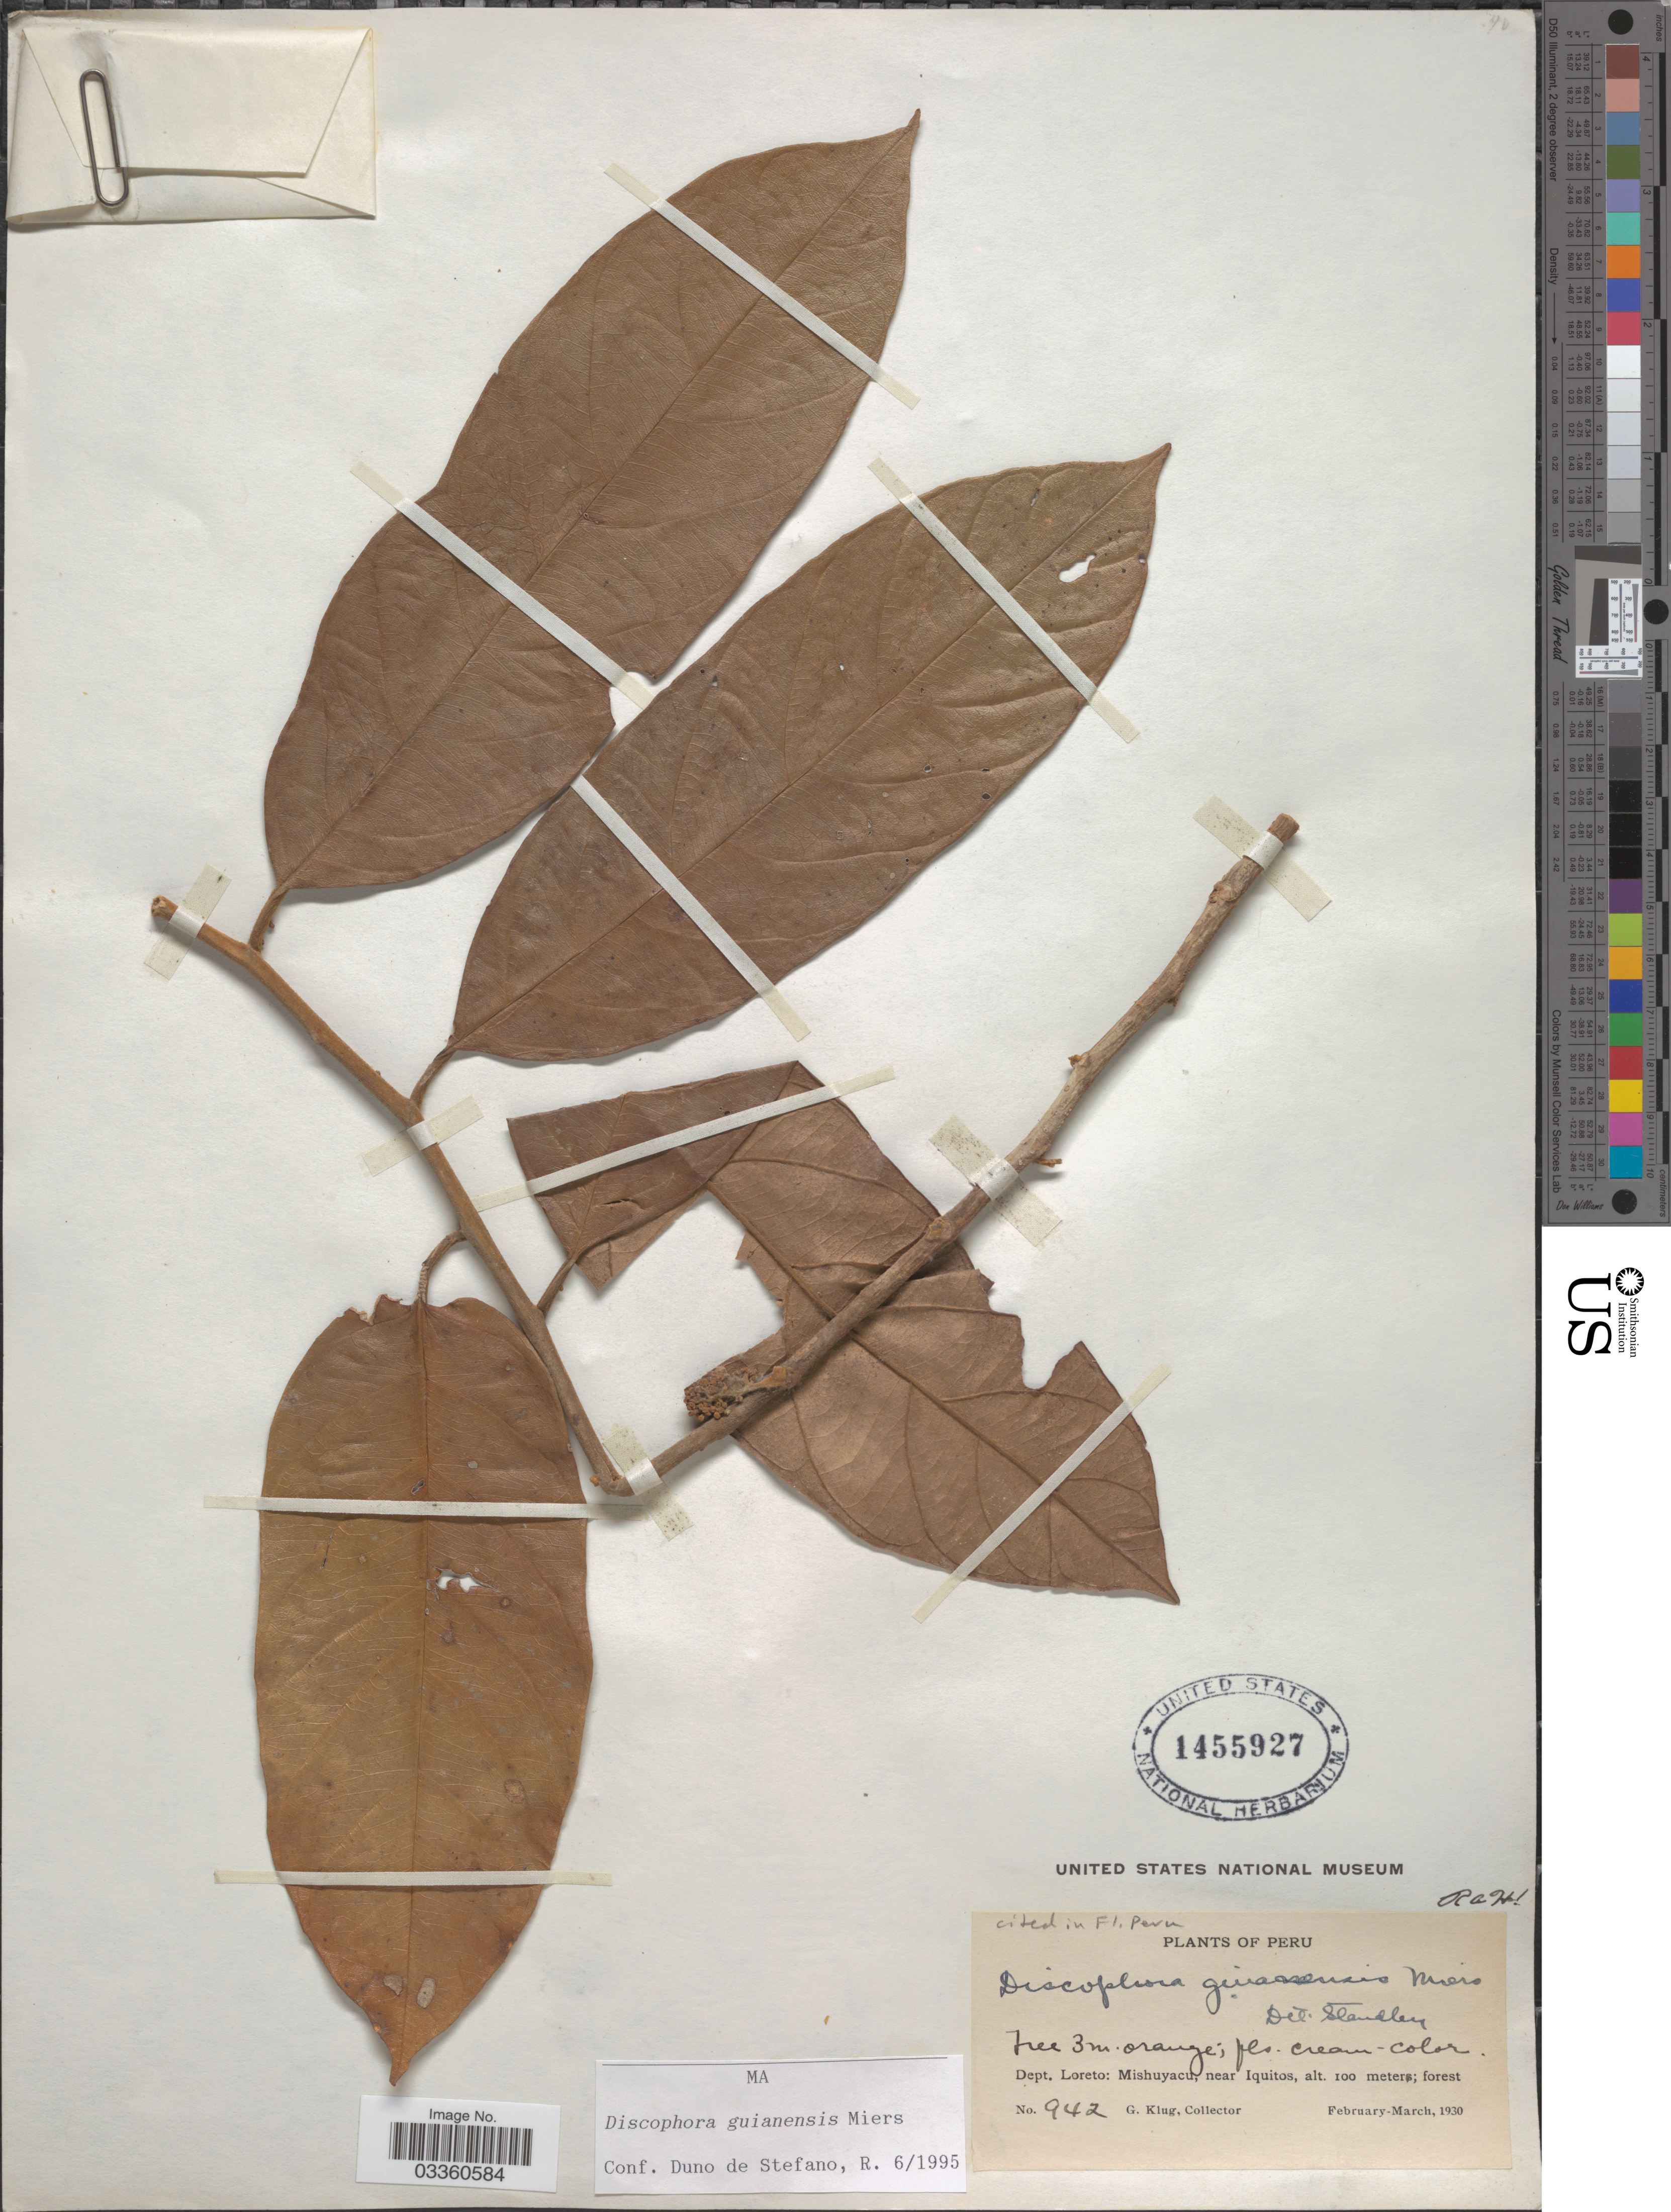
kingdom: Plantae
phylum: Tracheophyta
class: Magnoliopsida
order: Cardiopteridales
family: Stemonuraceae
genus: Discophora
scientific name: Discophora guianensis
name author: Miers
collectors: G. Klug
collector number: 942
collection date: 1930-02/1930-03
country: Peru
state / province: Loreto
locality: Dept. Loreto: Mishuyacu, near Iquitos.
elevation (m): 100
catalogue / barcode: US 1455927